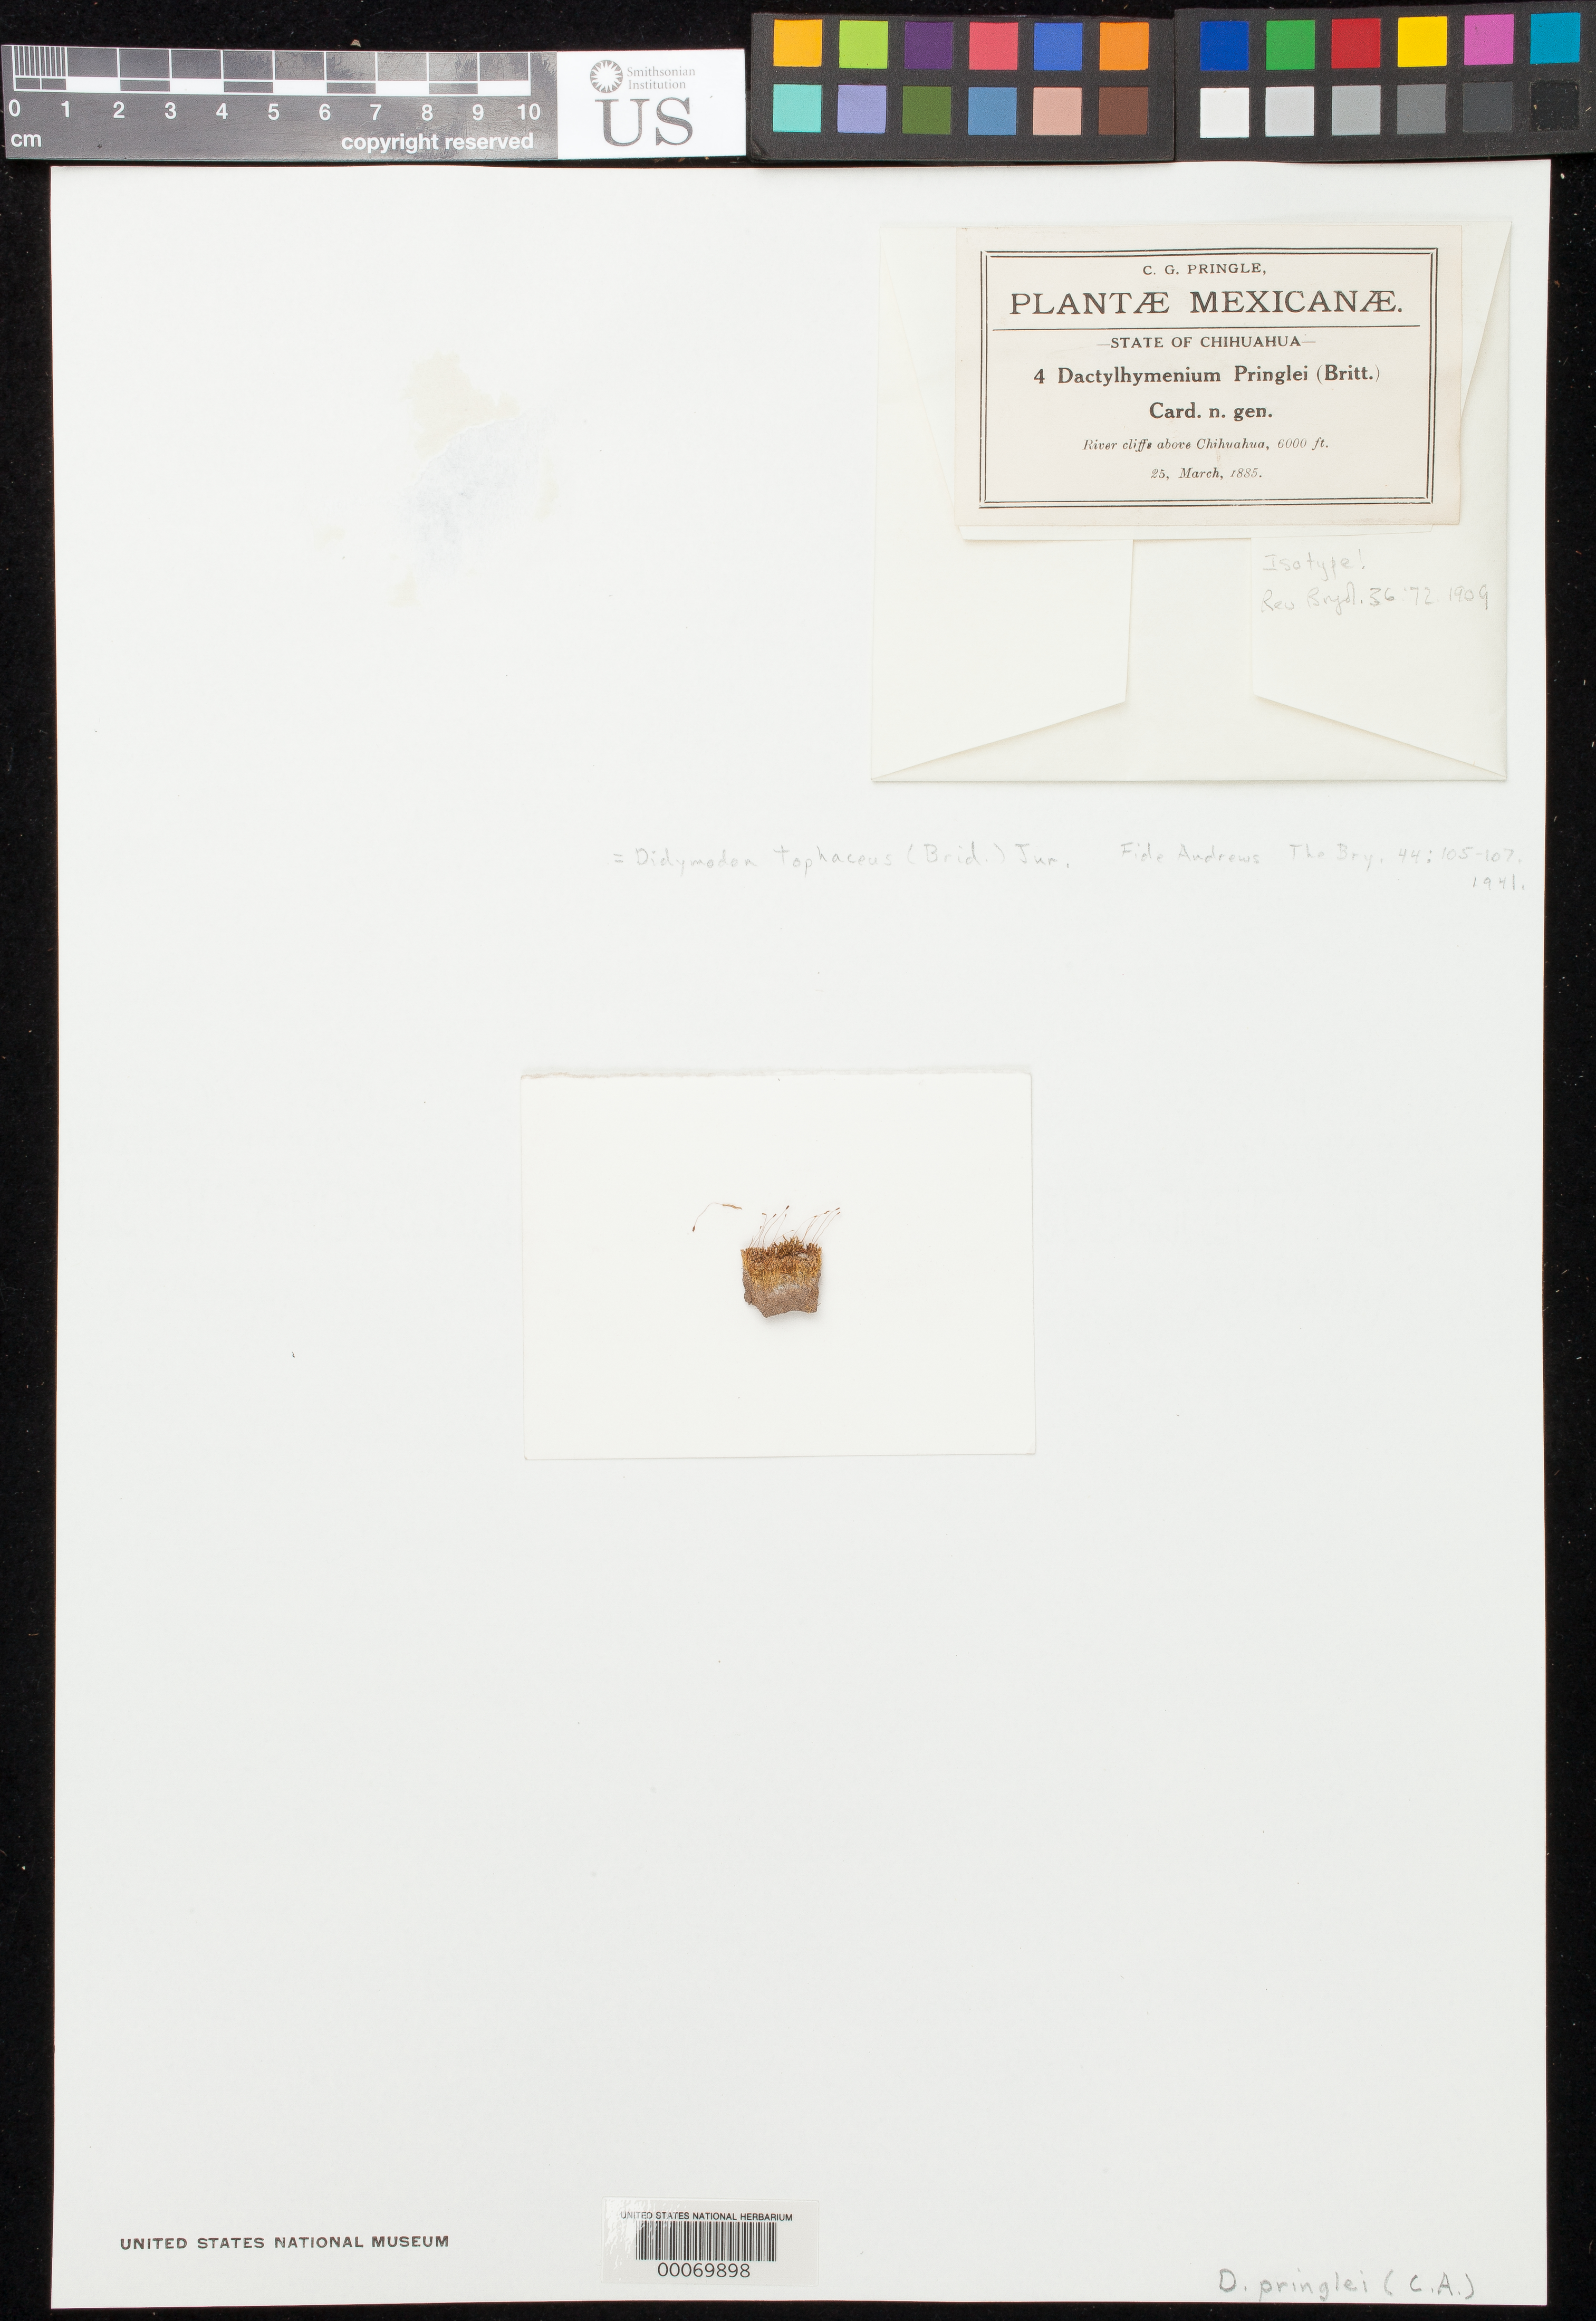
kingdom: Plantae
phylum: Bryophyta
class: Bryopsida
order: Pottiales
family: Pottiaceae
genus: Dactylhymenium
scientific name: Dactylhymenium pringlei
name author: Cardot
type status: Isotype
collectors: C. G. Pringle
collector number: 4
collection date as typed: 25 Mar 1885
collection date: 1885-03-25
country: Mexico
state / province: Michoacán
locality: Above Chihuahua.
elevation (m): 1829